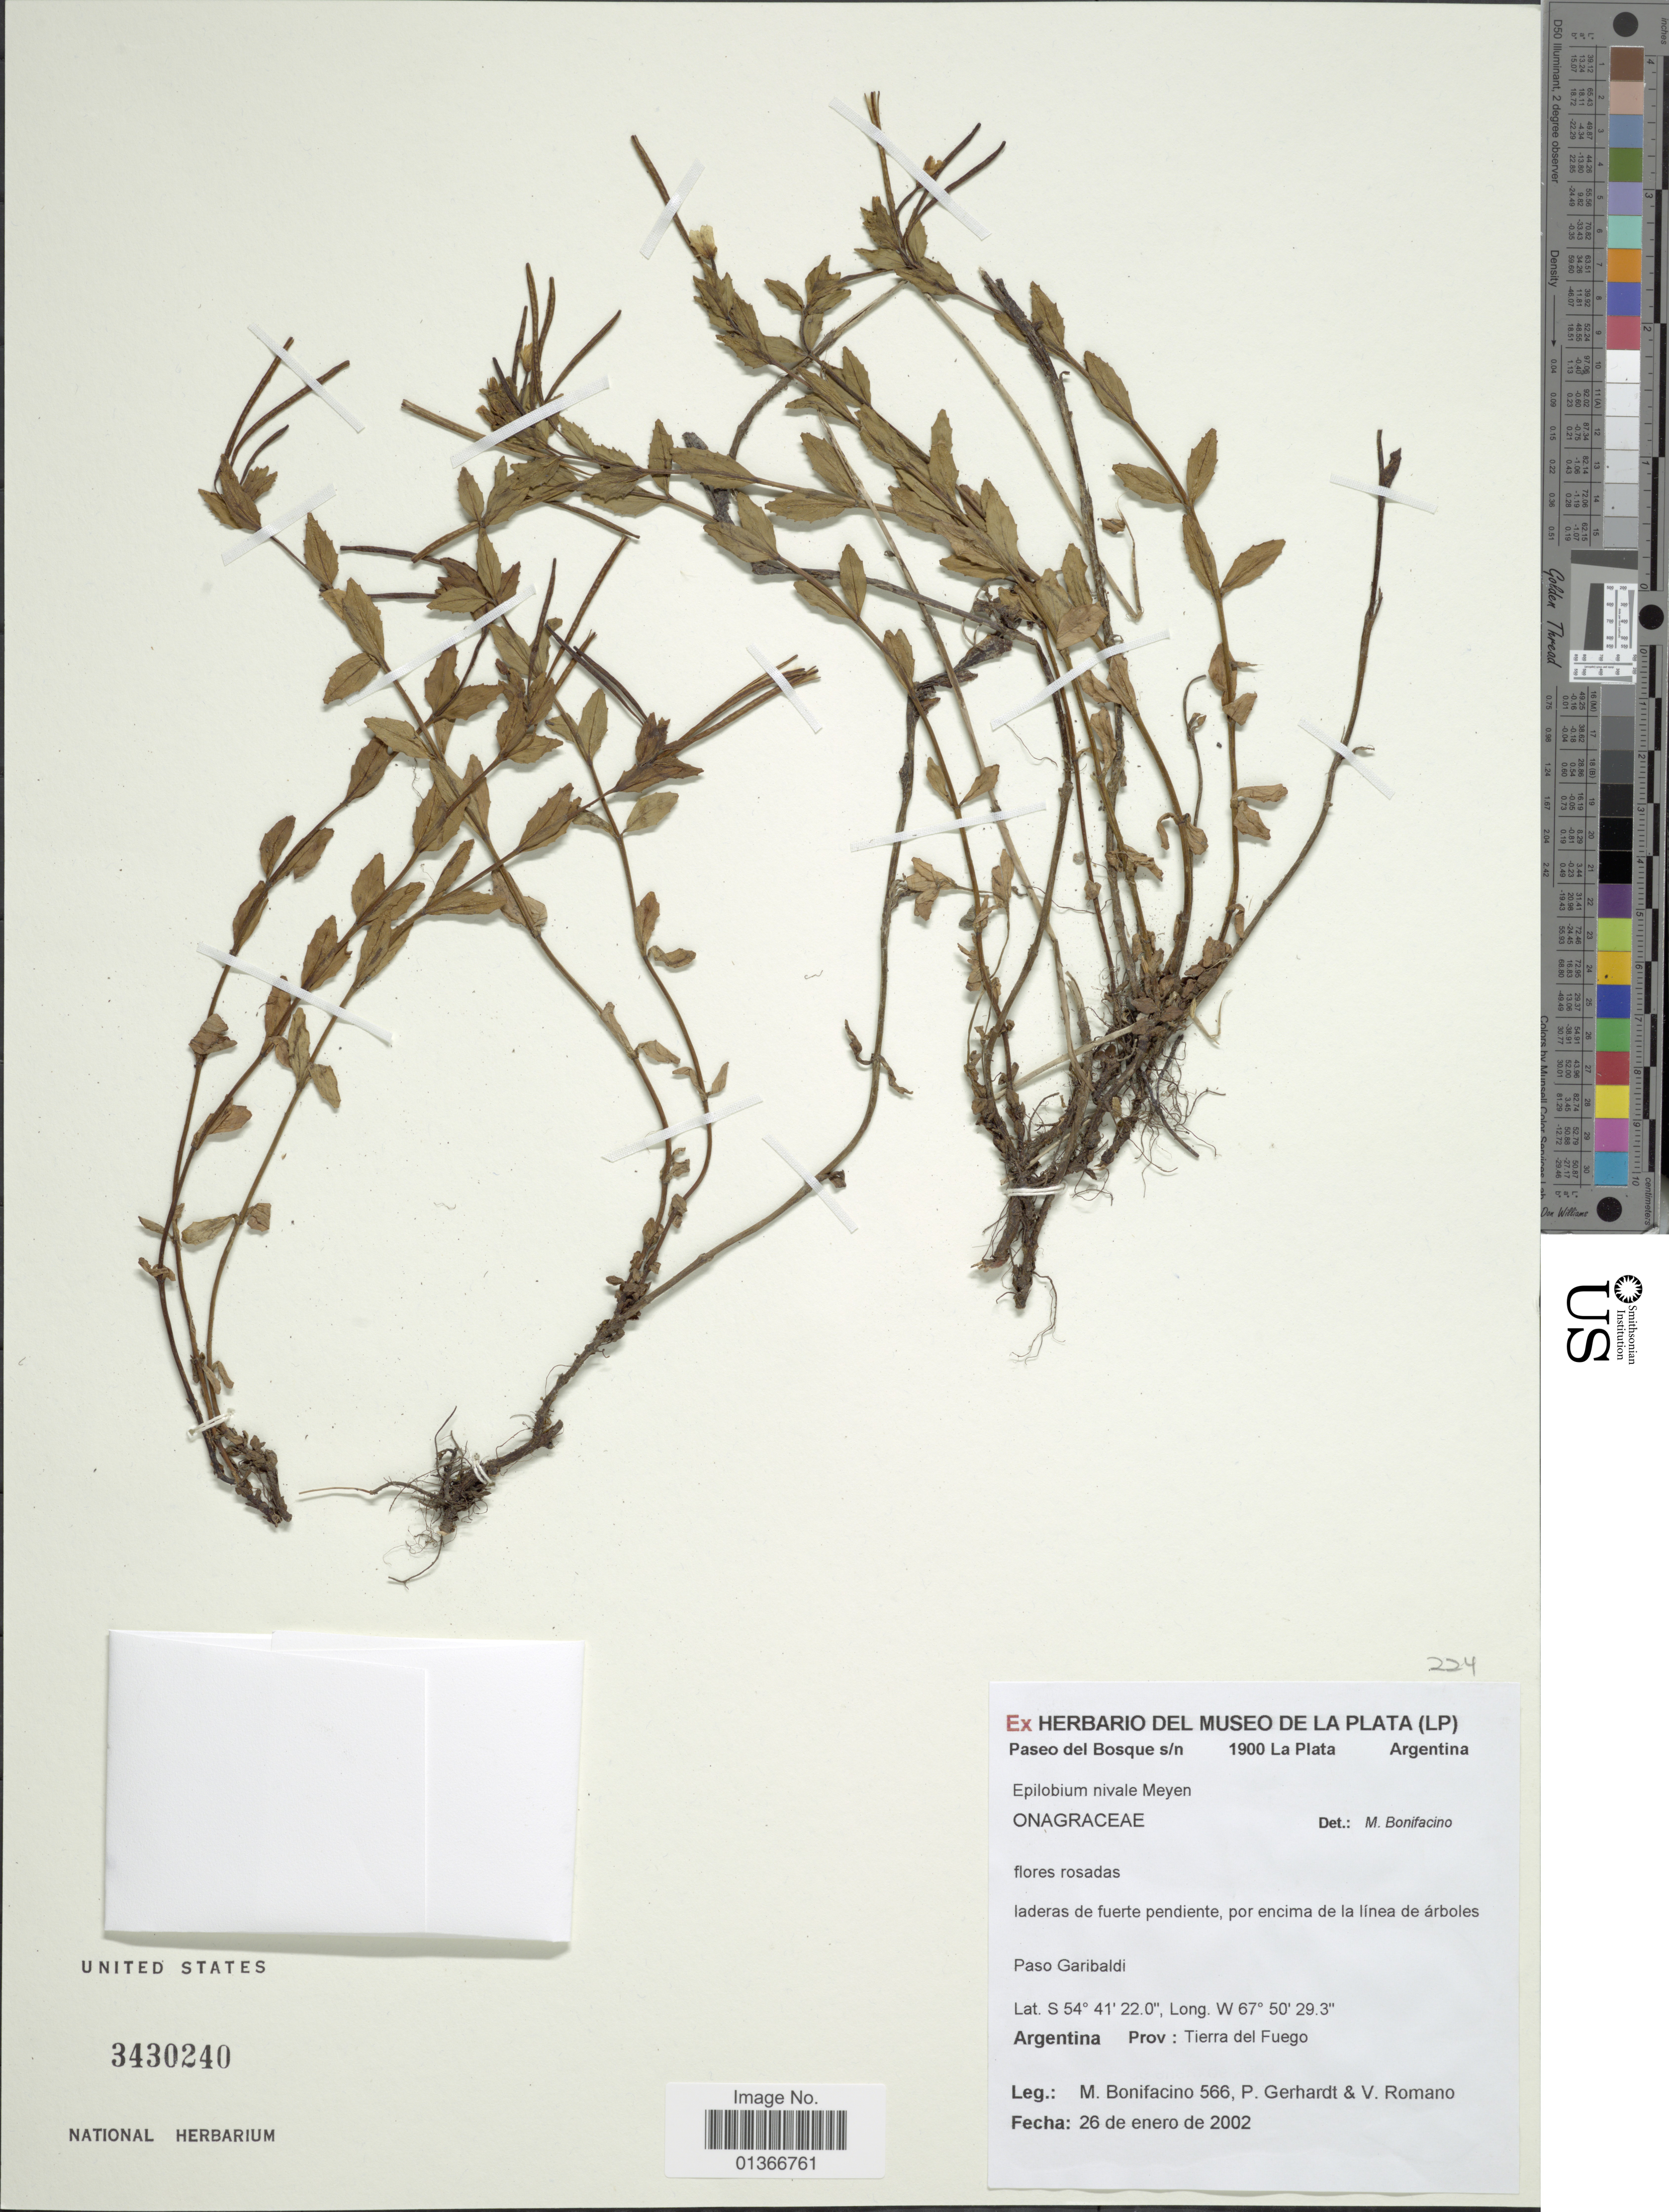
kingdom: Plantae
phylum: Tracheophyta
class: Magnoliopsida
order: Myrtales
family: Onagraceae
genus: Epilobium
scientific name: Epilobium nivale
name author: Meyen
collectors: M. Bonifacino, P. Gerhardt & V. Romano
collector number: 0566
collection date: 2002-01-26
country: Argentina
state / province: Tierra del Fuego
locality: Paso Garibaldi.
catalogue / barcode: US 3430240